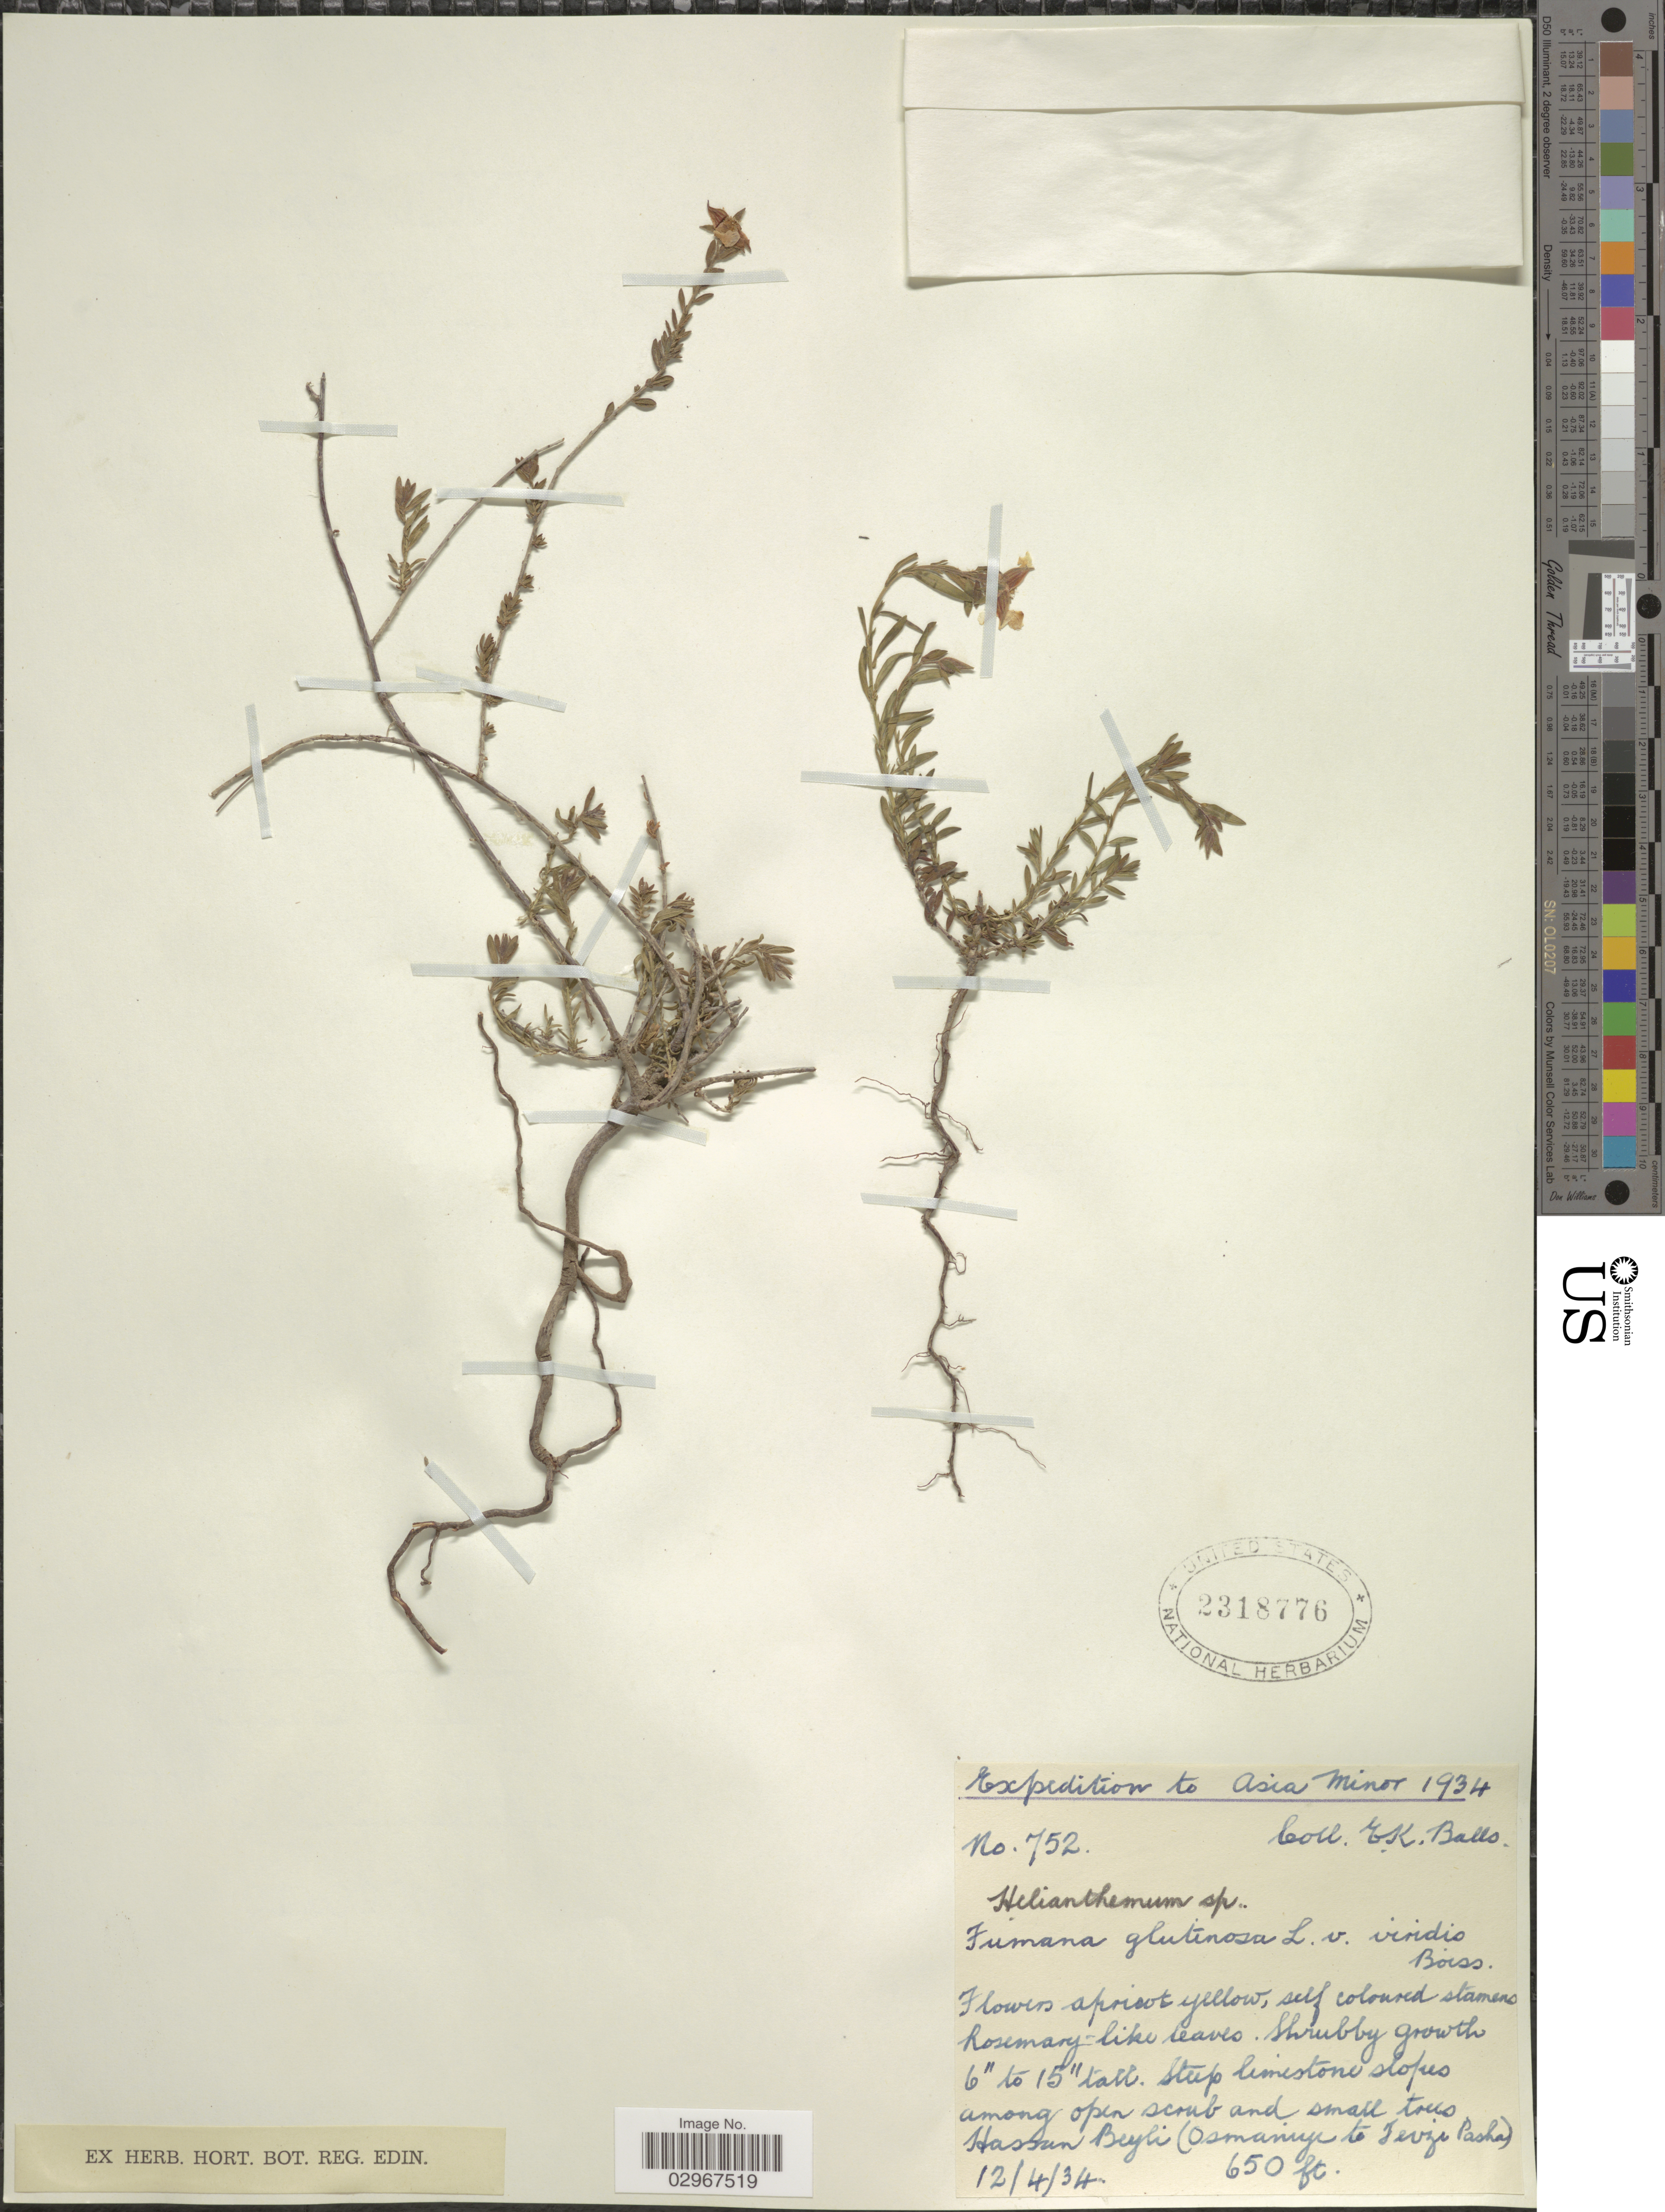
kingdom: Plantae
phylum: Tracheophyta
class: Magnoliopsida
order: Malvales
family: Cistaceae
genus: Fumana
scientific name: Fumana glutinosa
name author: (L.) Boiss.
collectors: E. K. Balls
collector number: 752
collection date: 1934-04-12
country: Turkey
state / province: Osmaniye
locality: Asia Minor. Hassan Bayli (Osmaniye to Terzi Pasha).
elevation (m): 198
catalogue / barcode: US 2318776